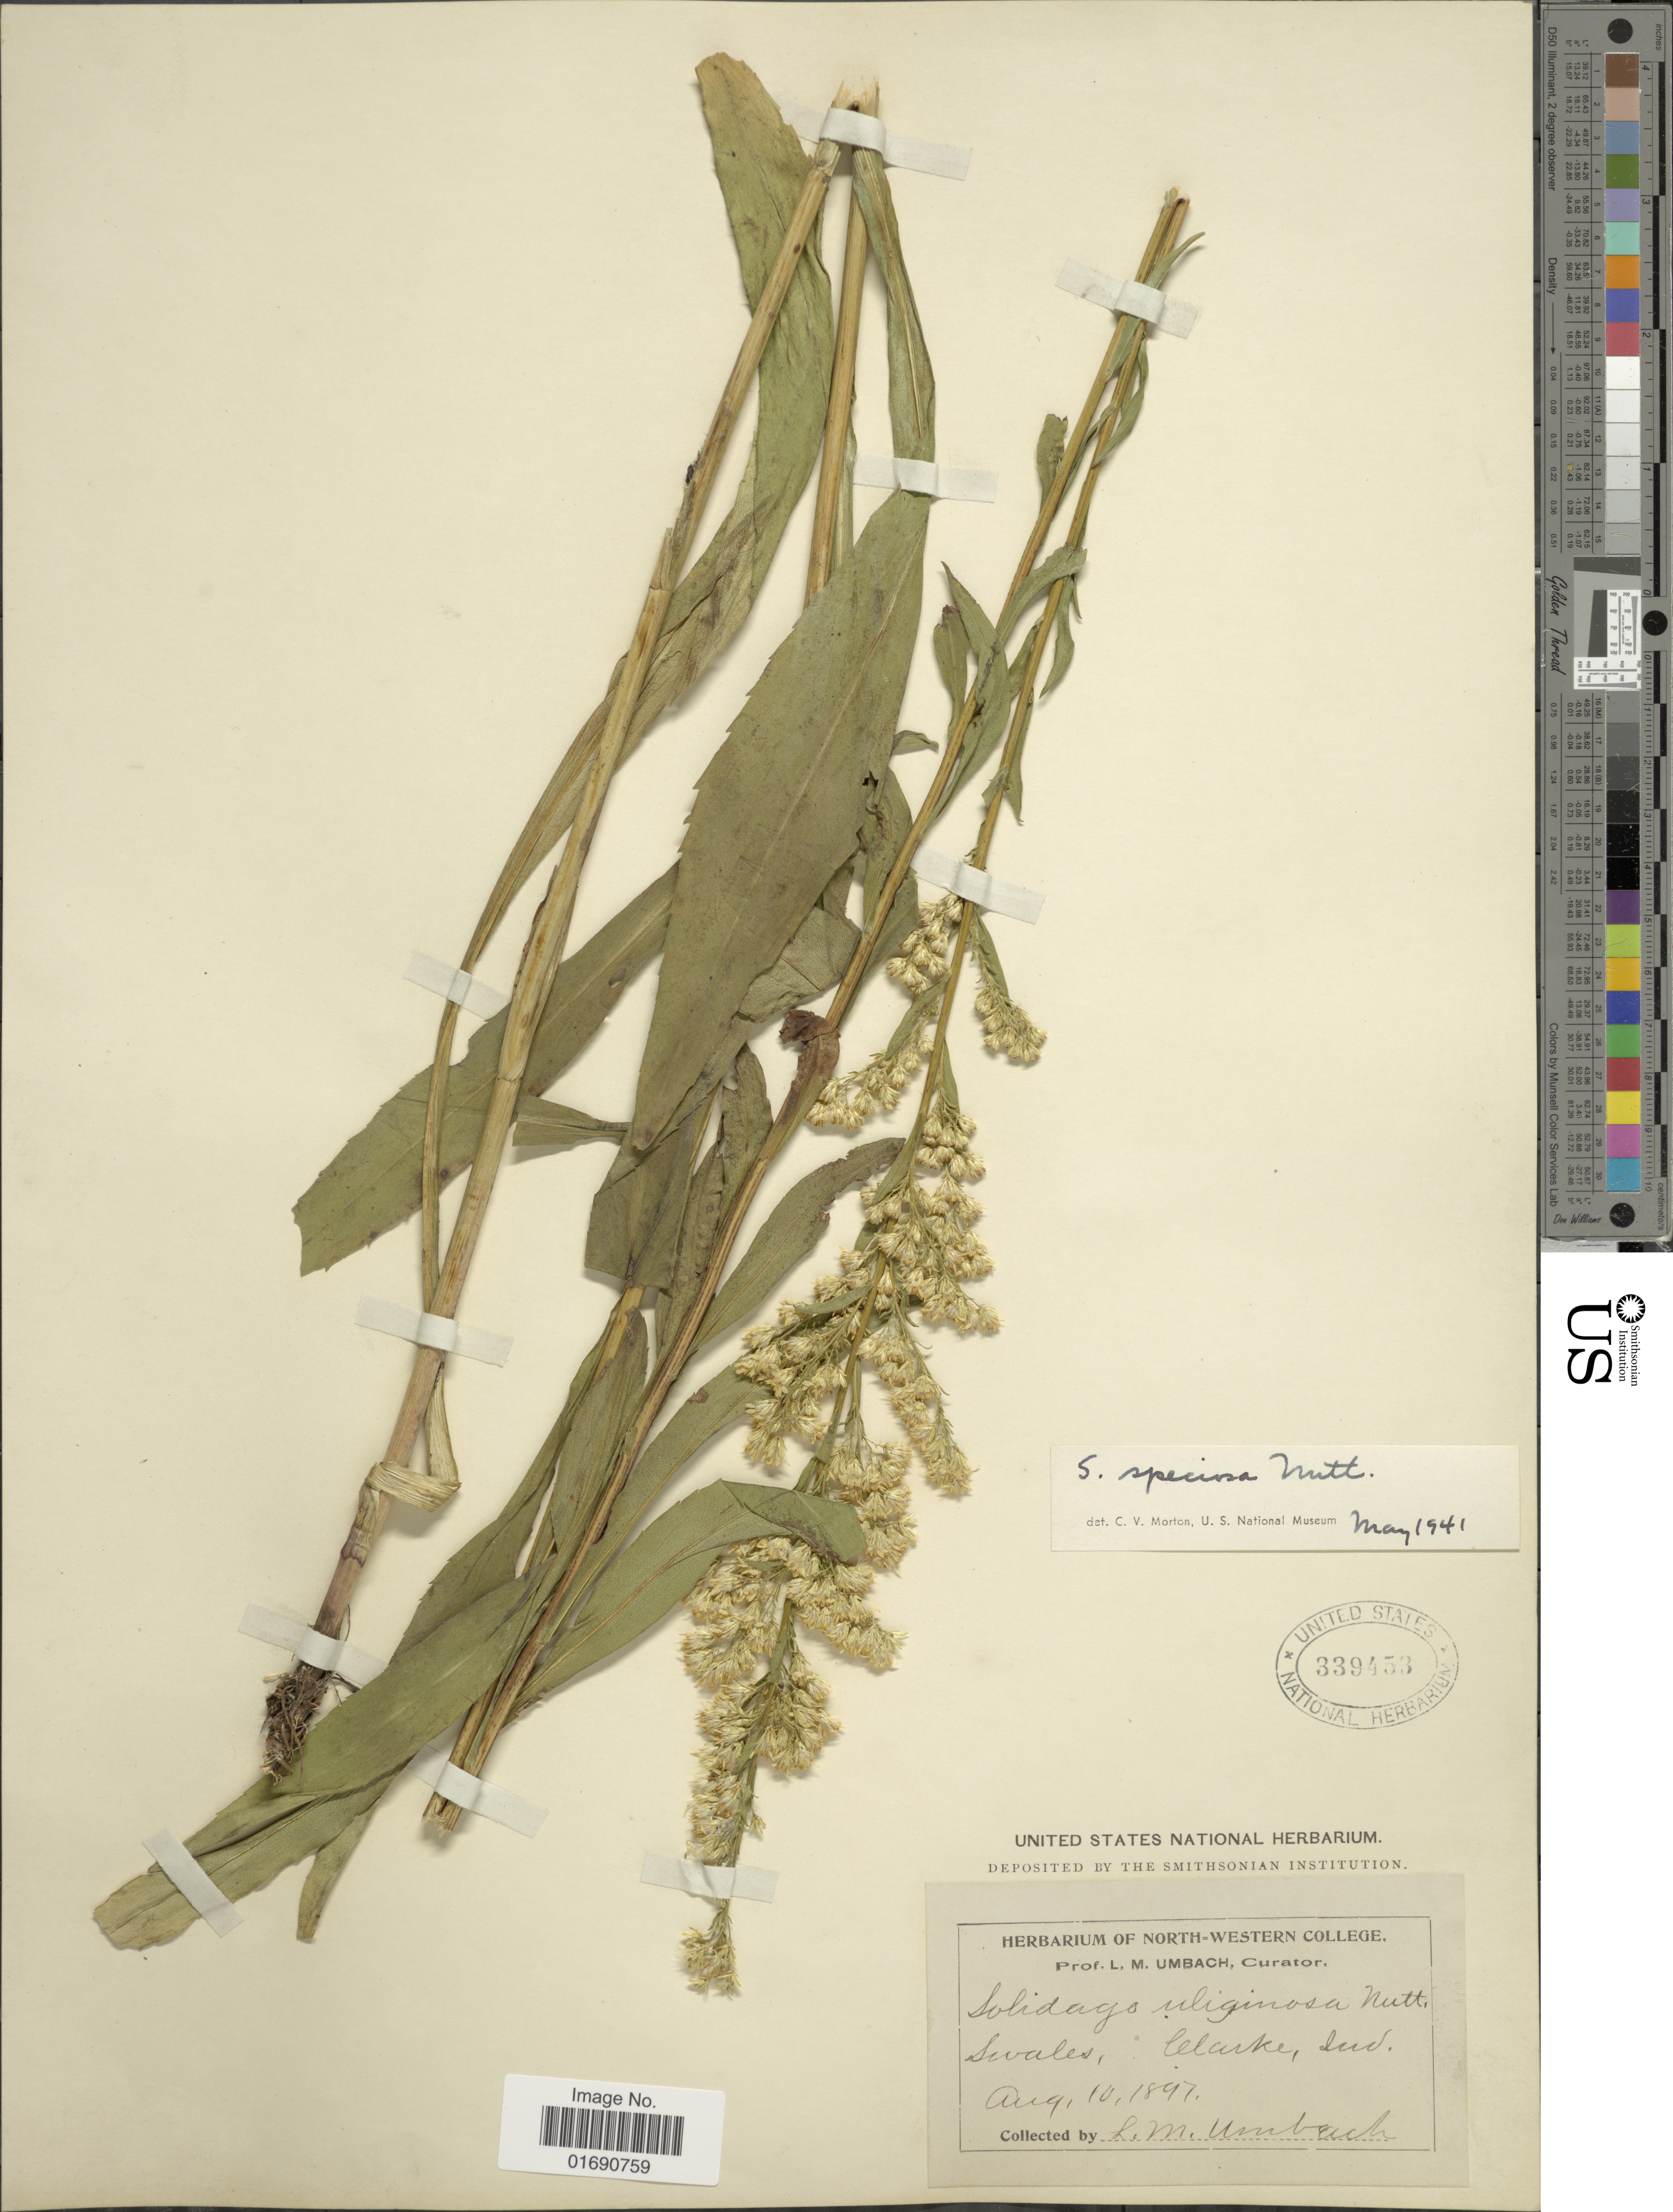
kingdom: Plantae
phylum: Tracheophyta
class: Magnoliopsida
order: Asterales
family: Asteraceae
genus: Solidago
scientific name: Solidago speciosa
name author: Nutt.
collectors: L. M. Umbach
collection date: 1897-08-10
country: United States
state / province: Indiana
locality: Swales, Clarke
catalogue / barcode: US 339453